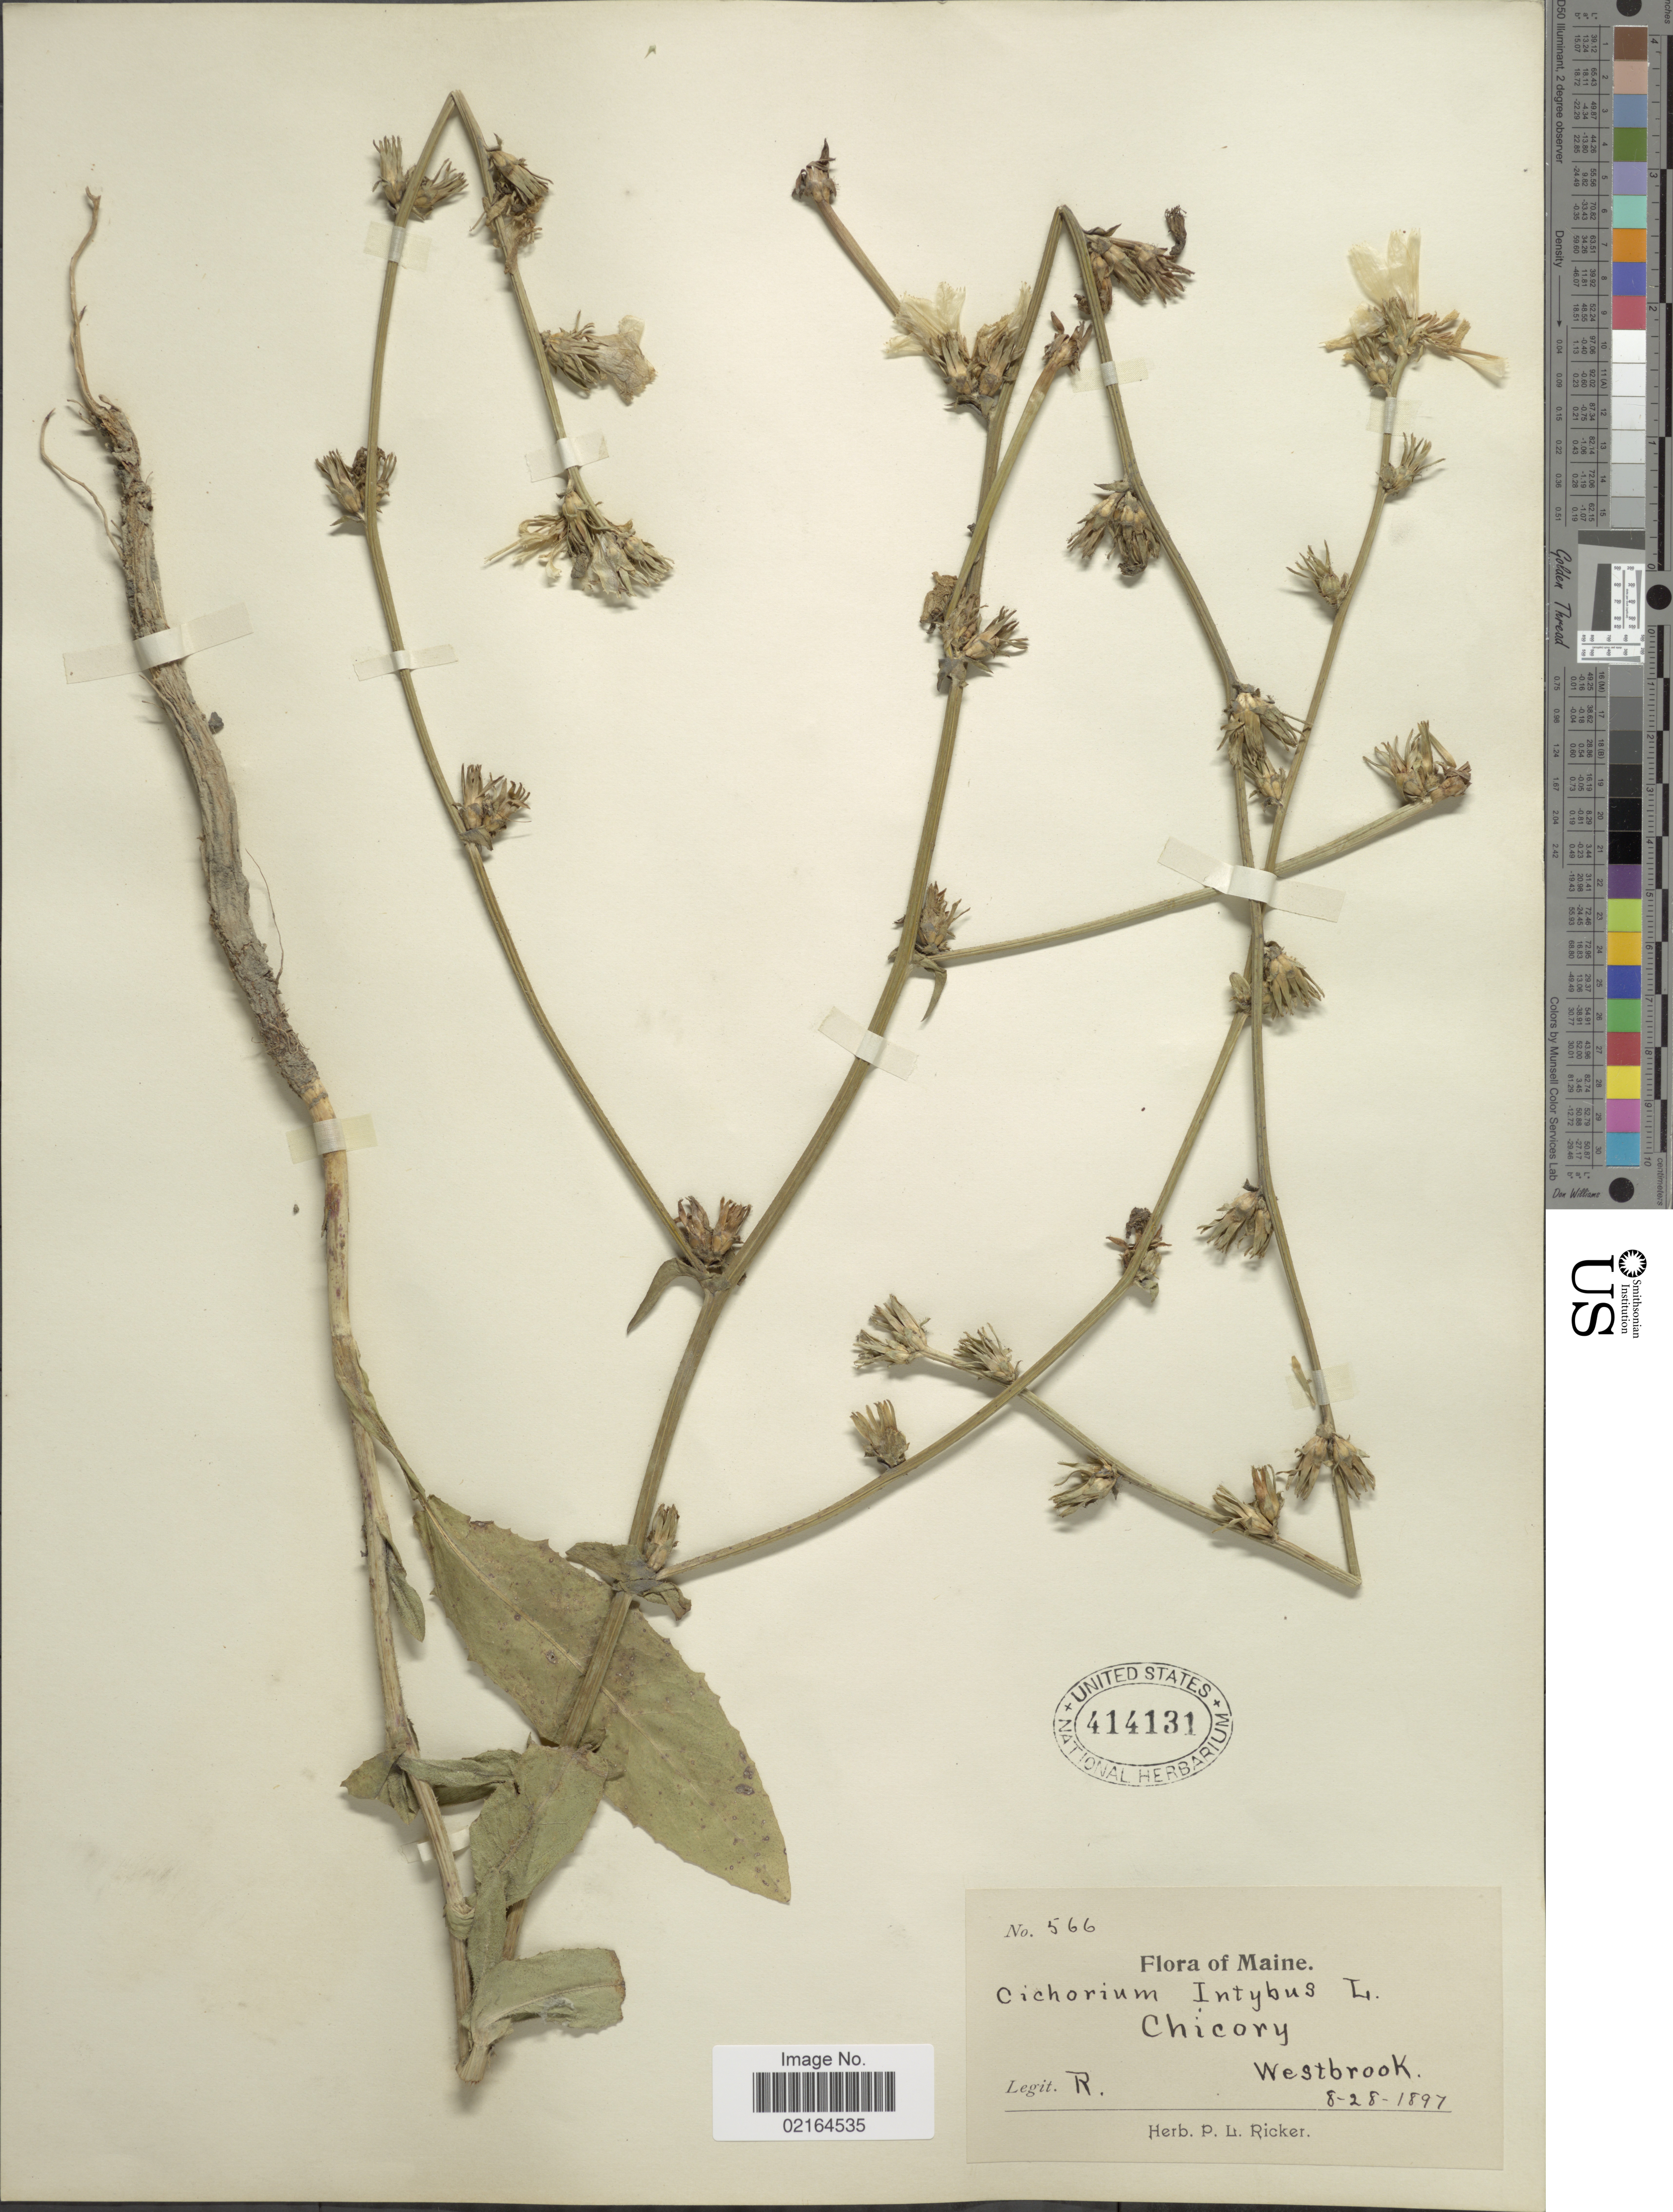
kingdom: Plantae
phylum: Tracheophyta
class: Magnoliopsida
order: Asterales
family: Asteraceae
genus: Cichorium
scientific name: Cichorium intybus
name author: L.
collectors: P. Ricker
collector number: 566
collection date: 1897-08-28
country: United States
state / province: Maine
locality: Chicory, Westbrook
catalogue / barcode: US 414131